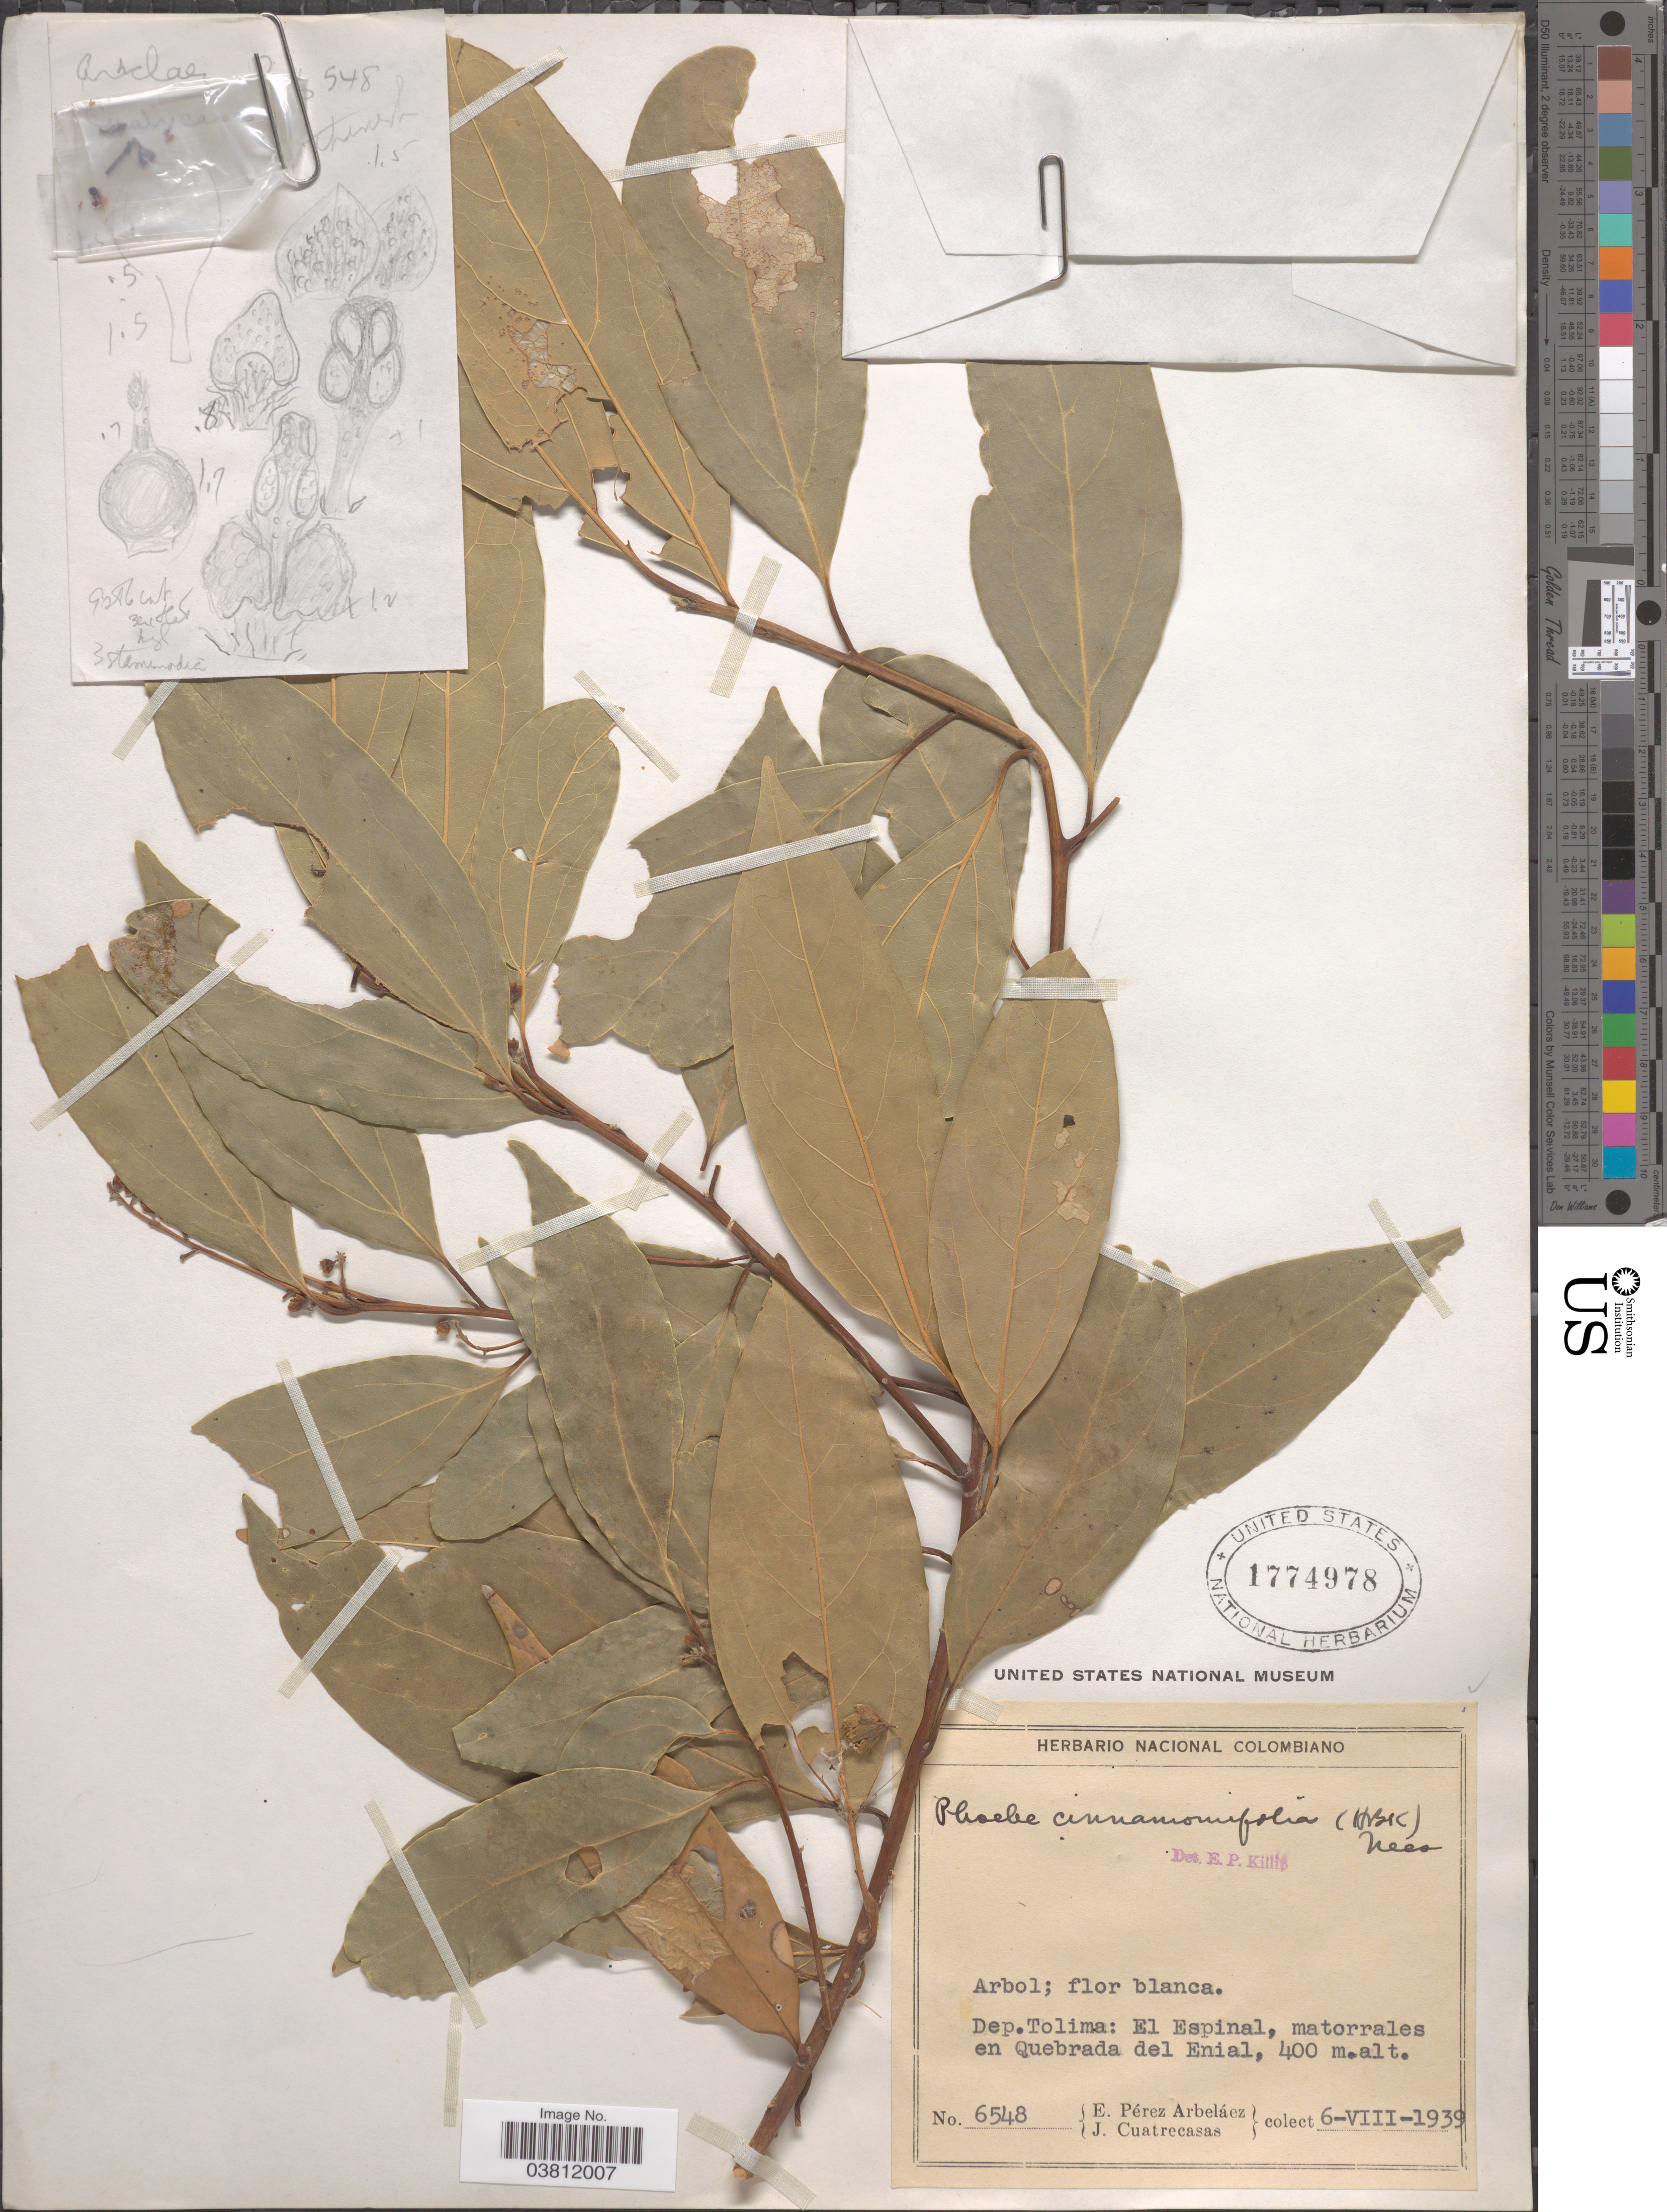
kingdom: Plantae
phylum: Tracheophyta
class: Magnoliopsida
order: Laurales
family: Lauraceae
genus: Phoebe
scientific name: Phoebe cinnamomifolia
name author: (Kunth) Nees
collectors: E. Pérez Arbeláez & J. Cuatrecasas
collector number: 6548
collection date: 1939-08-06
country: Colombia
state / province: Tolima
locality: Dep. Tolima: El Espinal, matorrales en Quebrada del Enial.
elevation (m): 400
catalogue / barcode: US 1774978